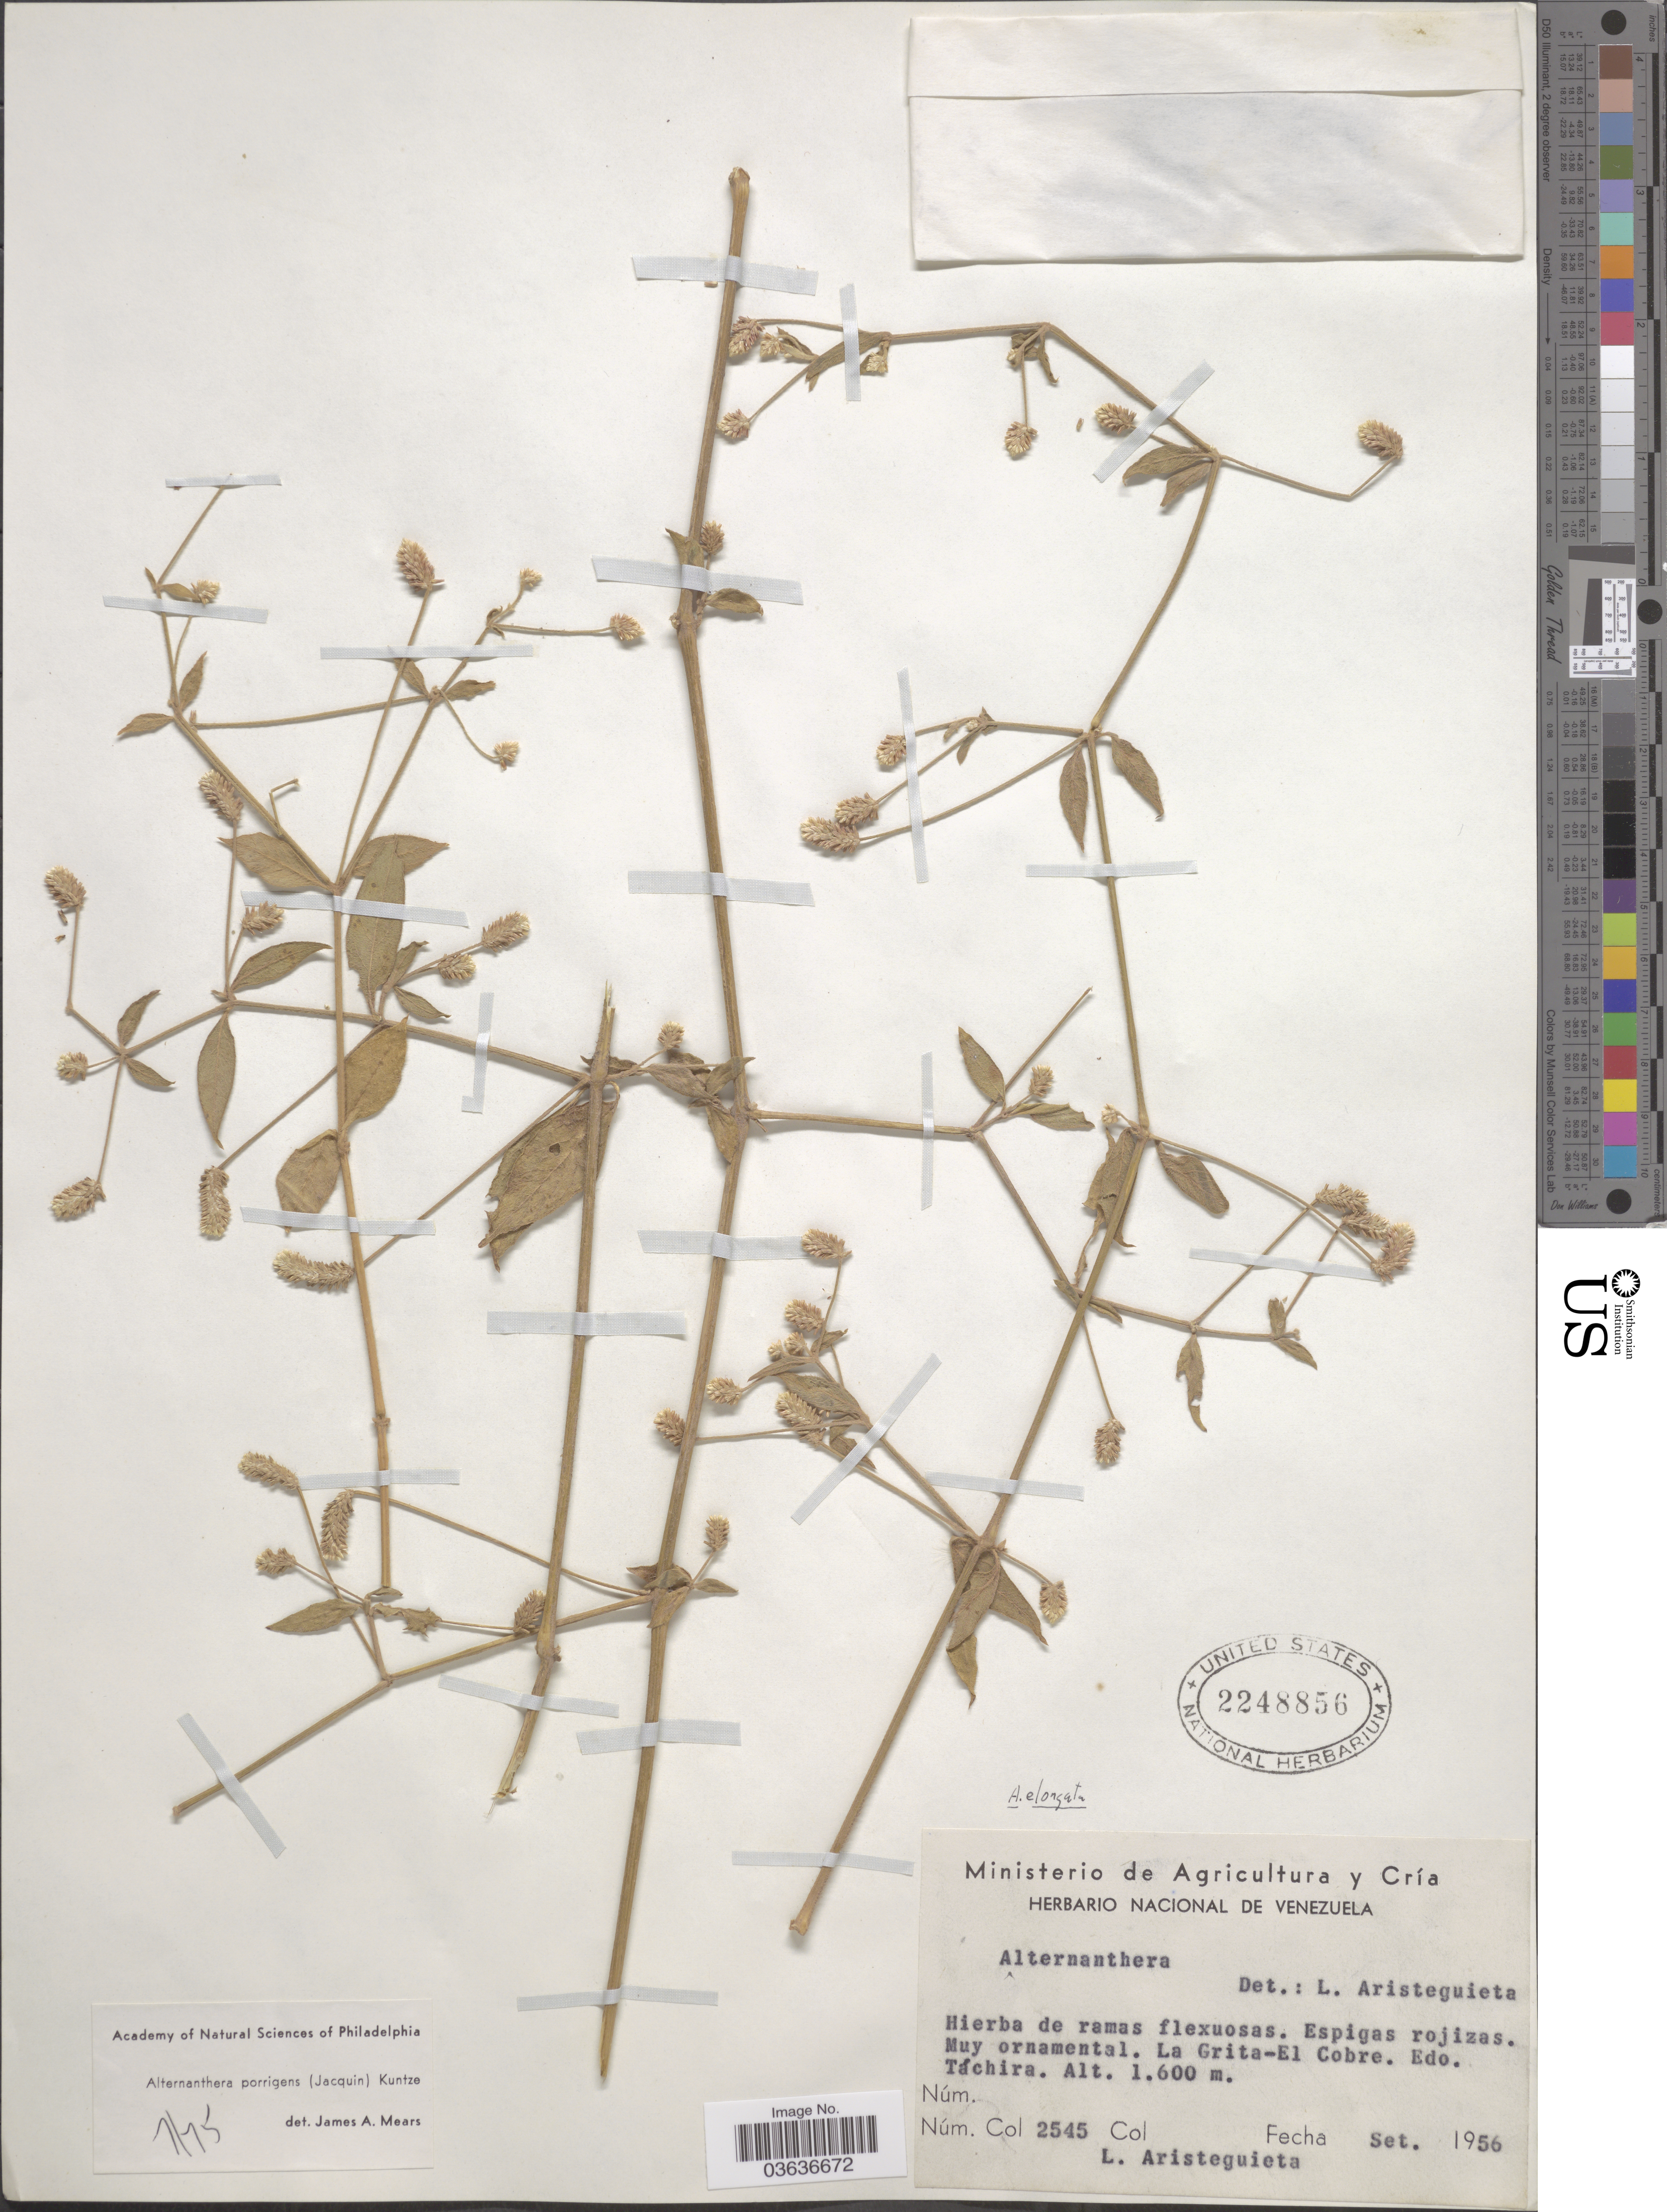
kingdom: Plantae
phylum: Tracheophyta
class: Magnoliopsida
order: Caryophyllales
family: Amaranthaceae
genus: Alternanthera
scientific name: Alternanthera porrigens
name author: (Jacq.) Kuntze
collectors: L. Aristeguieta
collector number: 2545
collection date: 1956-09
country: Venezuela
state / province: Tachira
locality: La Grita-El Cobre.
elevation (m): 1600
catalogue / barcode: US 2248856